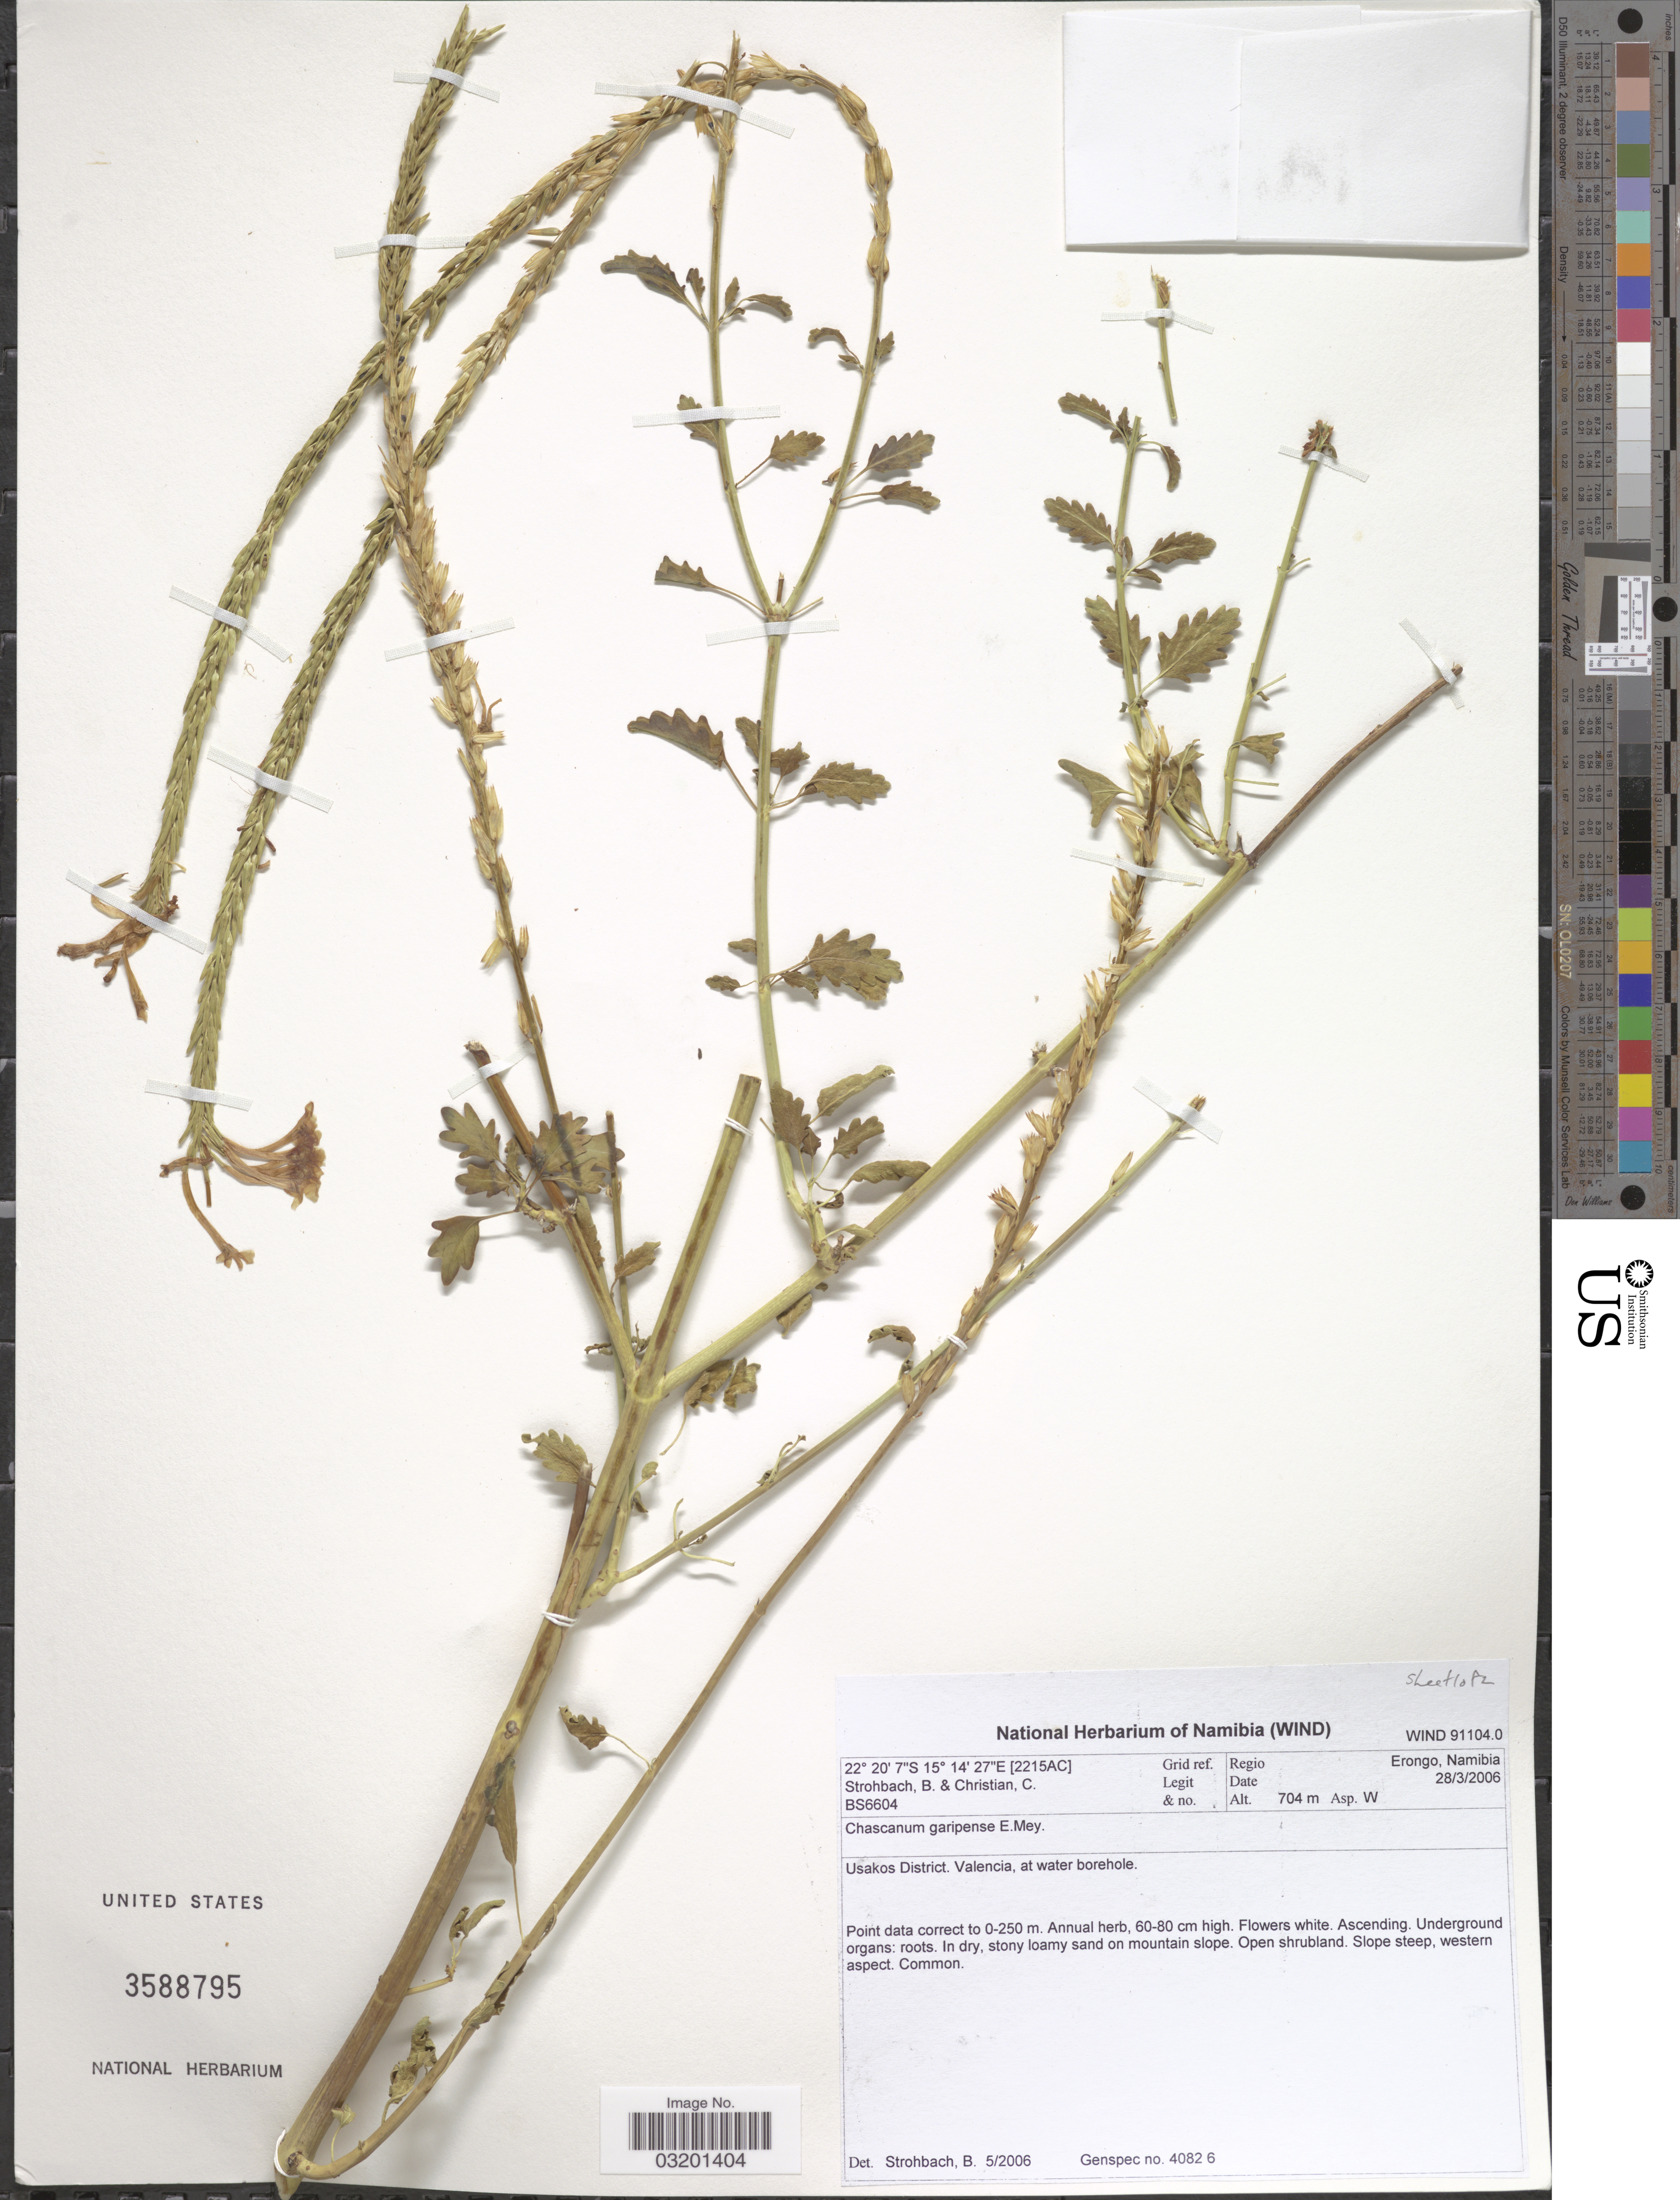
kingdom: Plantae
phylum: Tracheophyta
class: Magnoliopsida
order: Lamiales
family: Verbenaceae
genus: Chascanum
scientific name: Chascanum garipense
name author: E. Mey.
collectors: B. Strohbach & C. Christian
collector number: BS6604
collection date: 2006-03-28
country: Namibia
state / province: Erongo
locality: [2215AC] Grid ref., Regio Erongo, Namibia, Usakos District. Valencia, at water borehole.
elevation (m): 704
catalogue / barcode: US 3588795